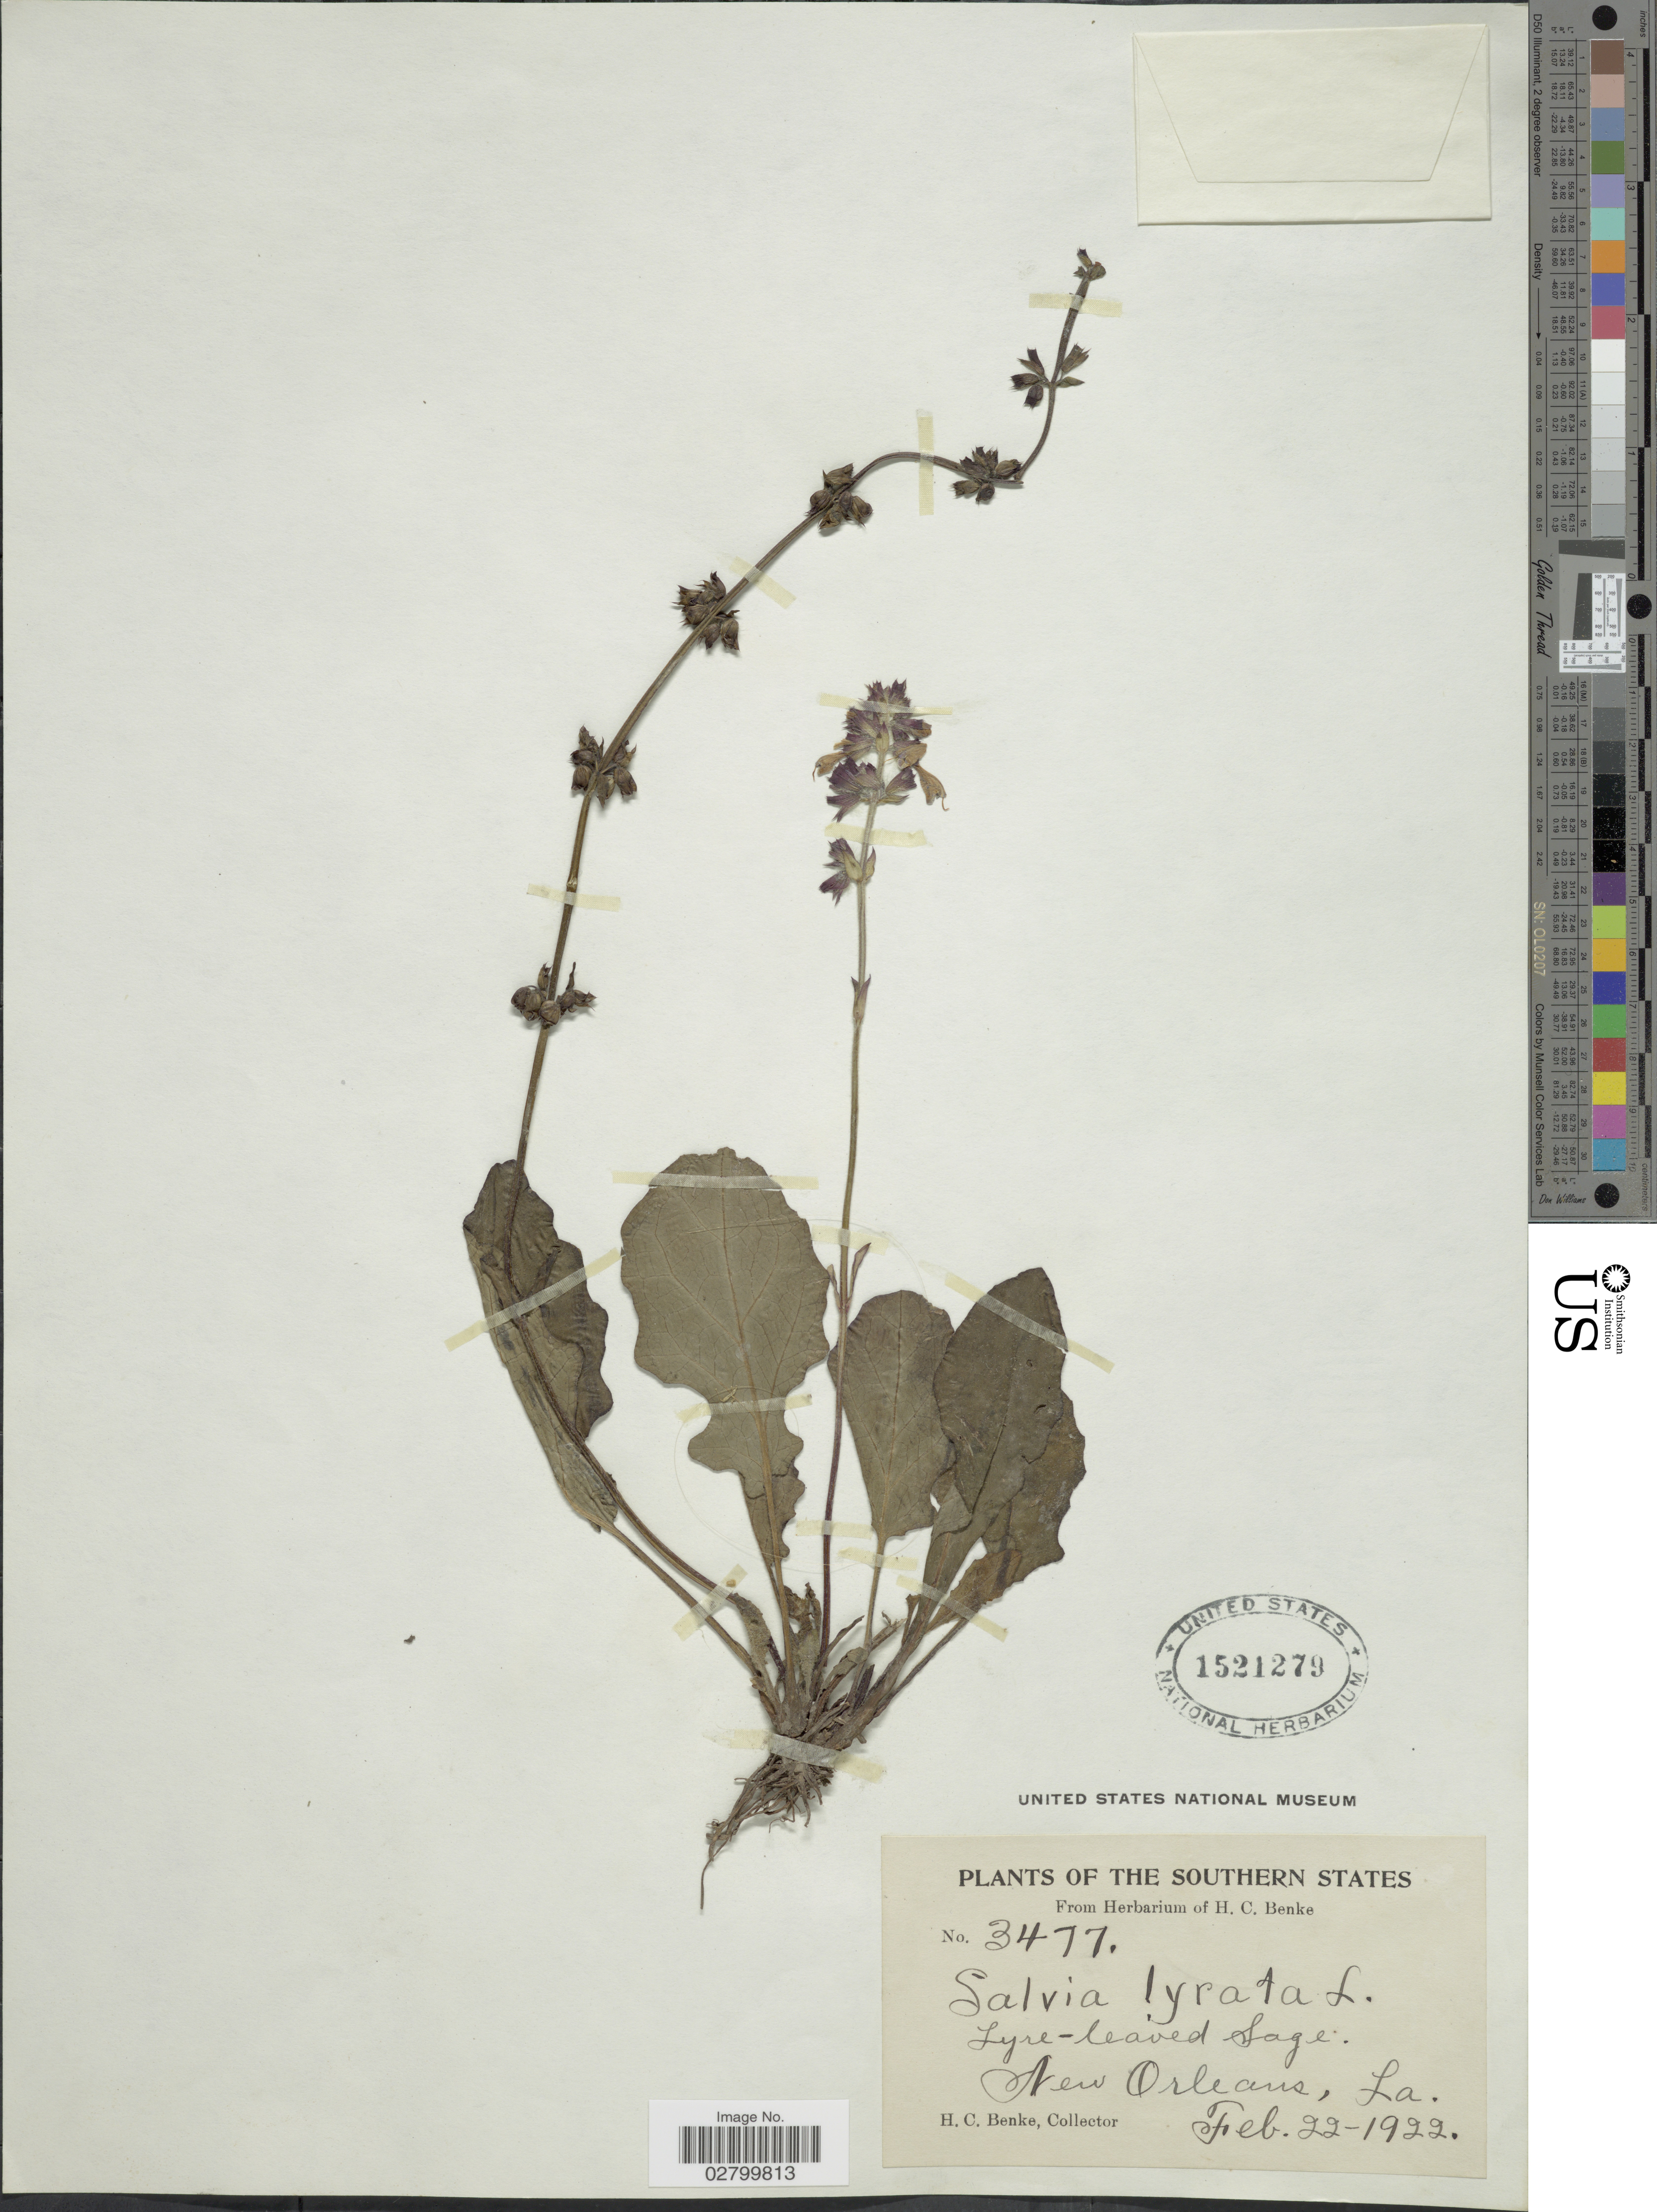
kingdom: Plantae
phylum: Tracheophyta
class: Magnoliopsida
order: Lamiales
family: Lamiaceae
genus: Salvia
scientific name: Salvia lyrata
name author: L.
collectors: H. Benke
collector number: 3477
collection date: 1922-02-22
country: United States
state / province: Louisiana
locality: Southern States. New Orleans, La.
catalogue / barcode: US 1521279